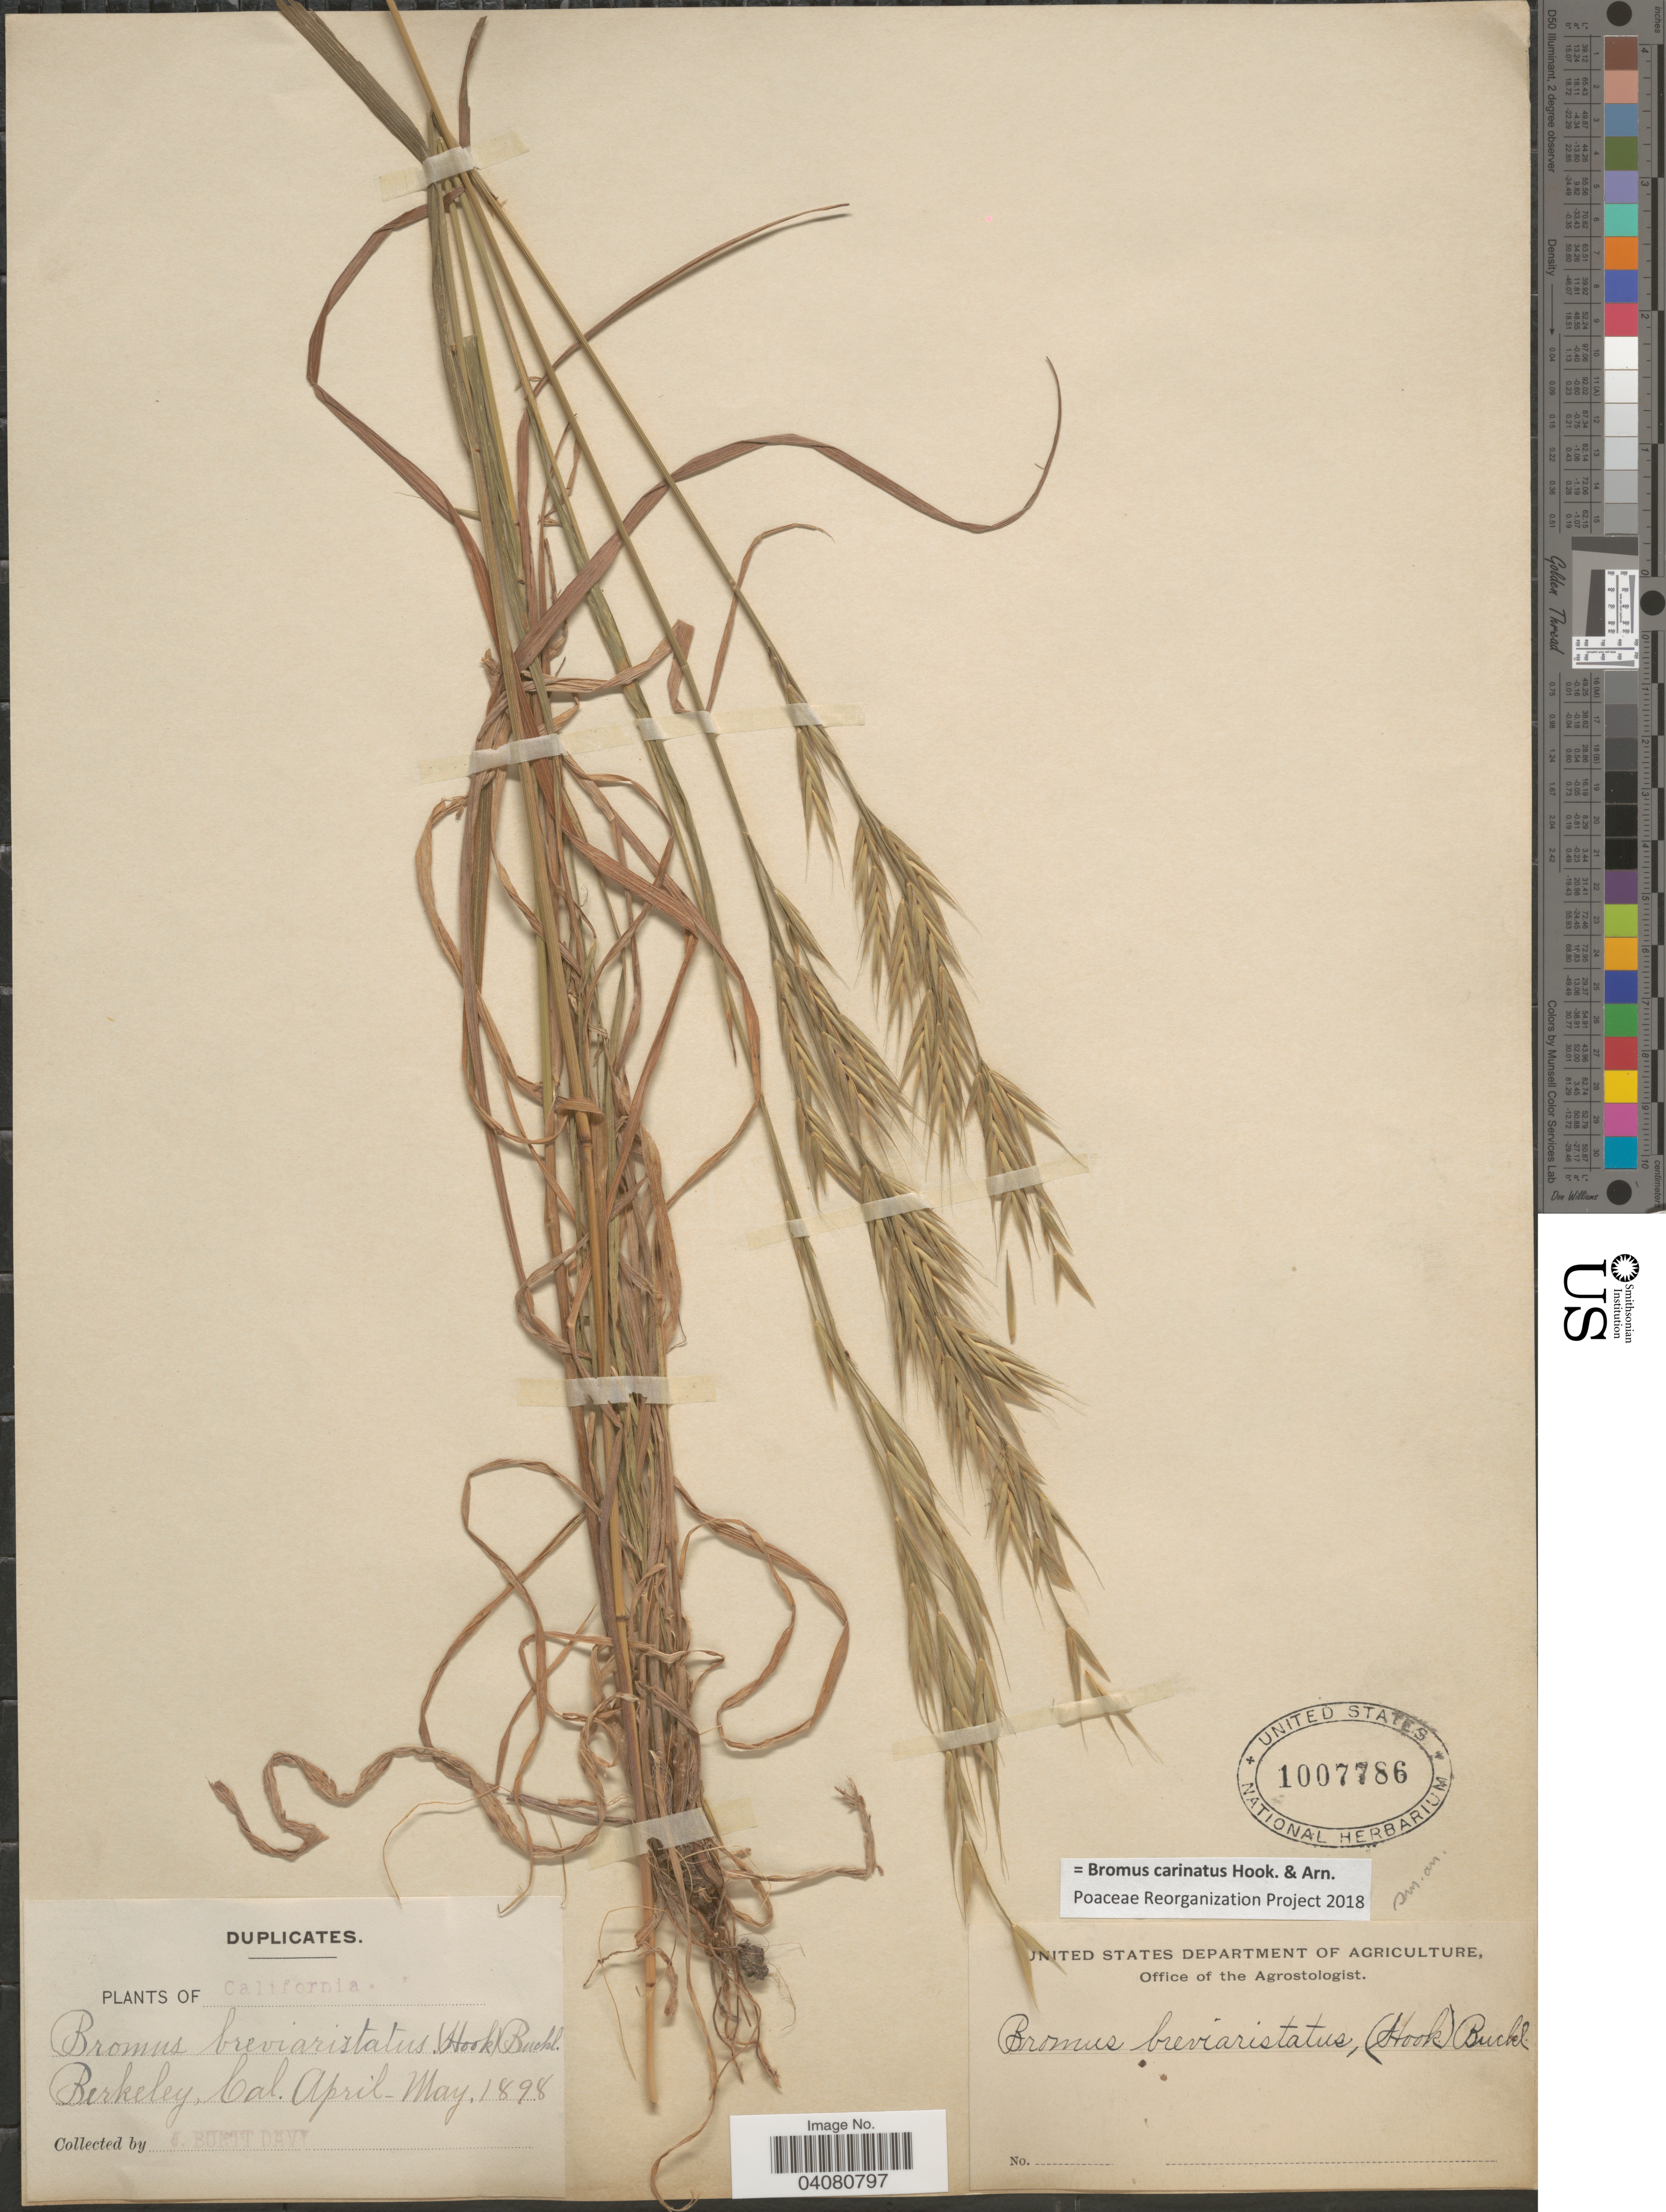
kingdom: Plantae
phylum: Tracheophyta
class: Liliopsida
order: Poales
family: Poaceae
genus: Bromus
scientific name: Bromus carinatus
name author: Hook. & Arn.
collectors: J. Burtt Davy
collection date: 1898-04/1898-05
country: United States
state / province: California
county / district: Alameda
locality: Berkeley.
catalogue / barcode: US 1007786